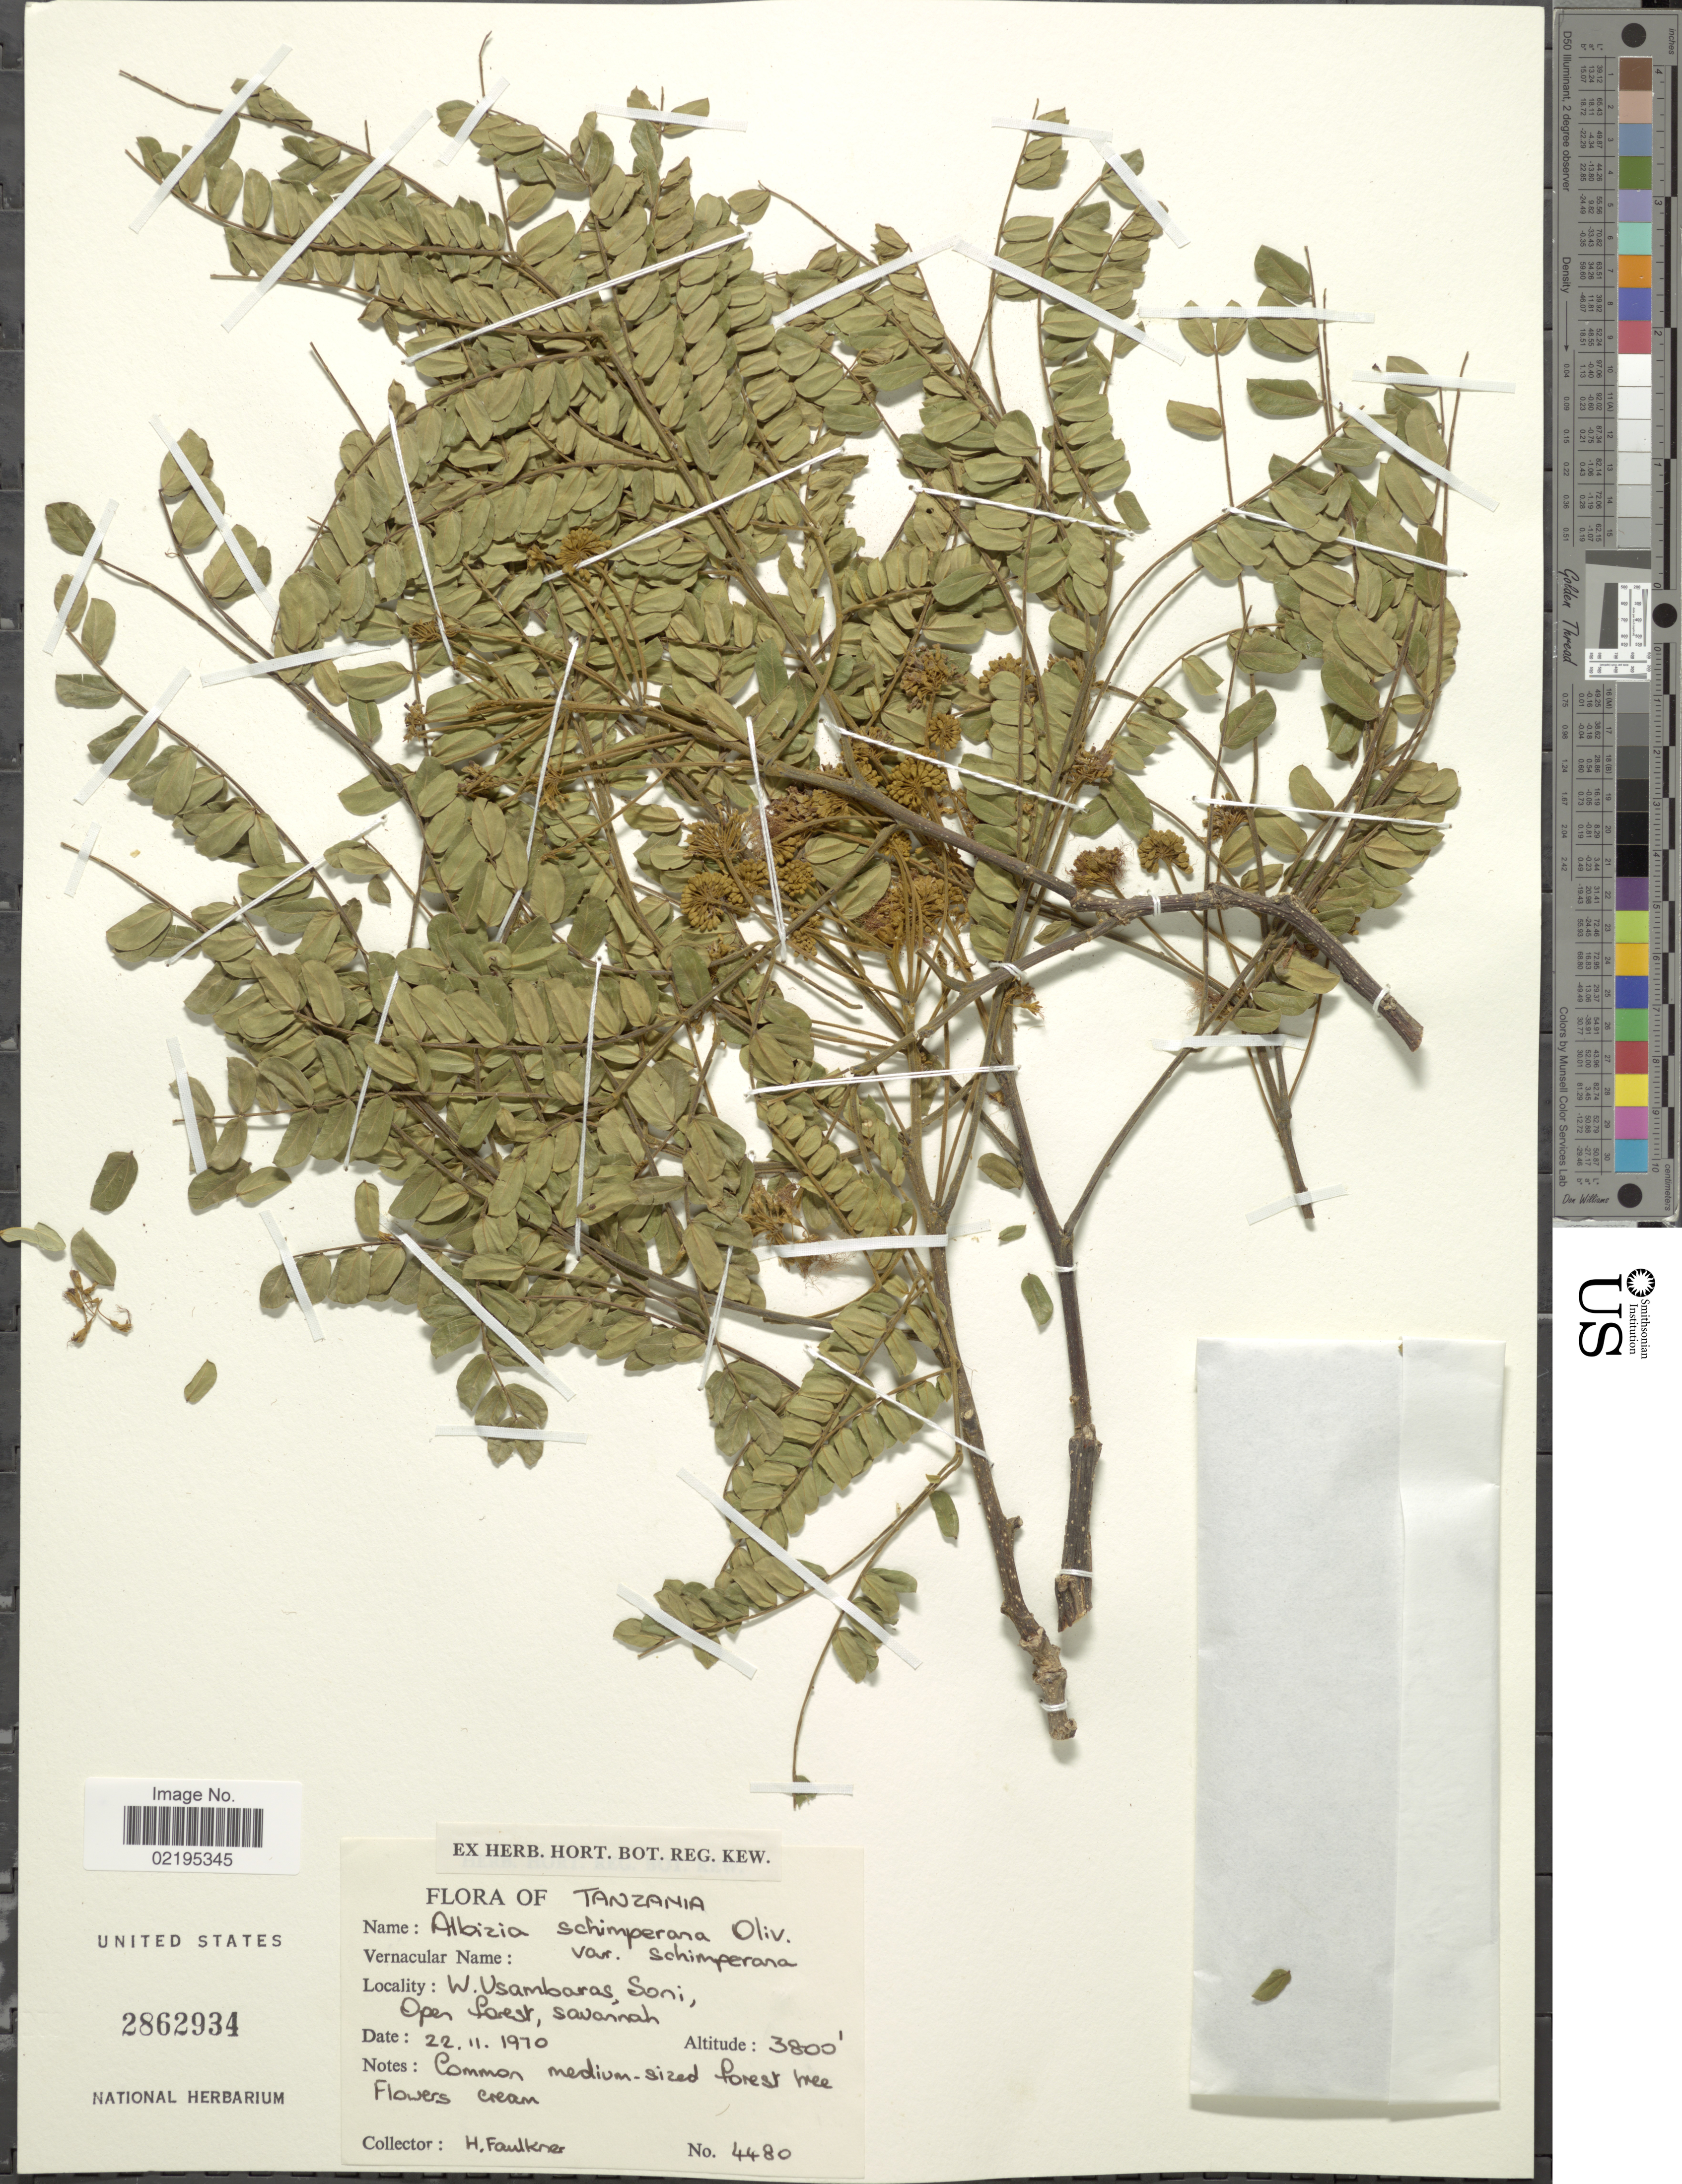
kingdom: Plantae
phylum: Tracheophyta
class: Magnoliopsida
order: Fabales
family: Fabaceae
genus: Albizia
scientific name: Albizia schimperiana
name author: Oliv.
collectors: H. Faulkner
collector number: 4480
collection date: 1970-11-22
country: Tanzania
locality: W. Usambarasm Soni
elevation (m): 1158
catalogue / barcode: US 2862934